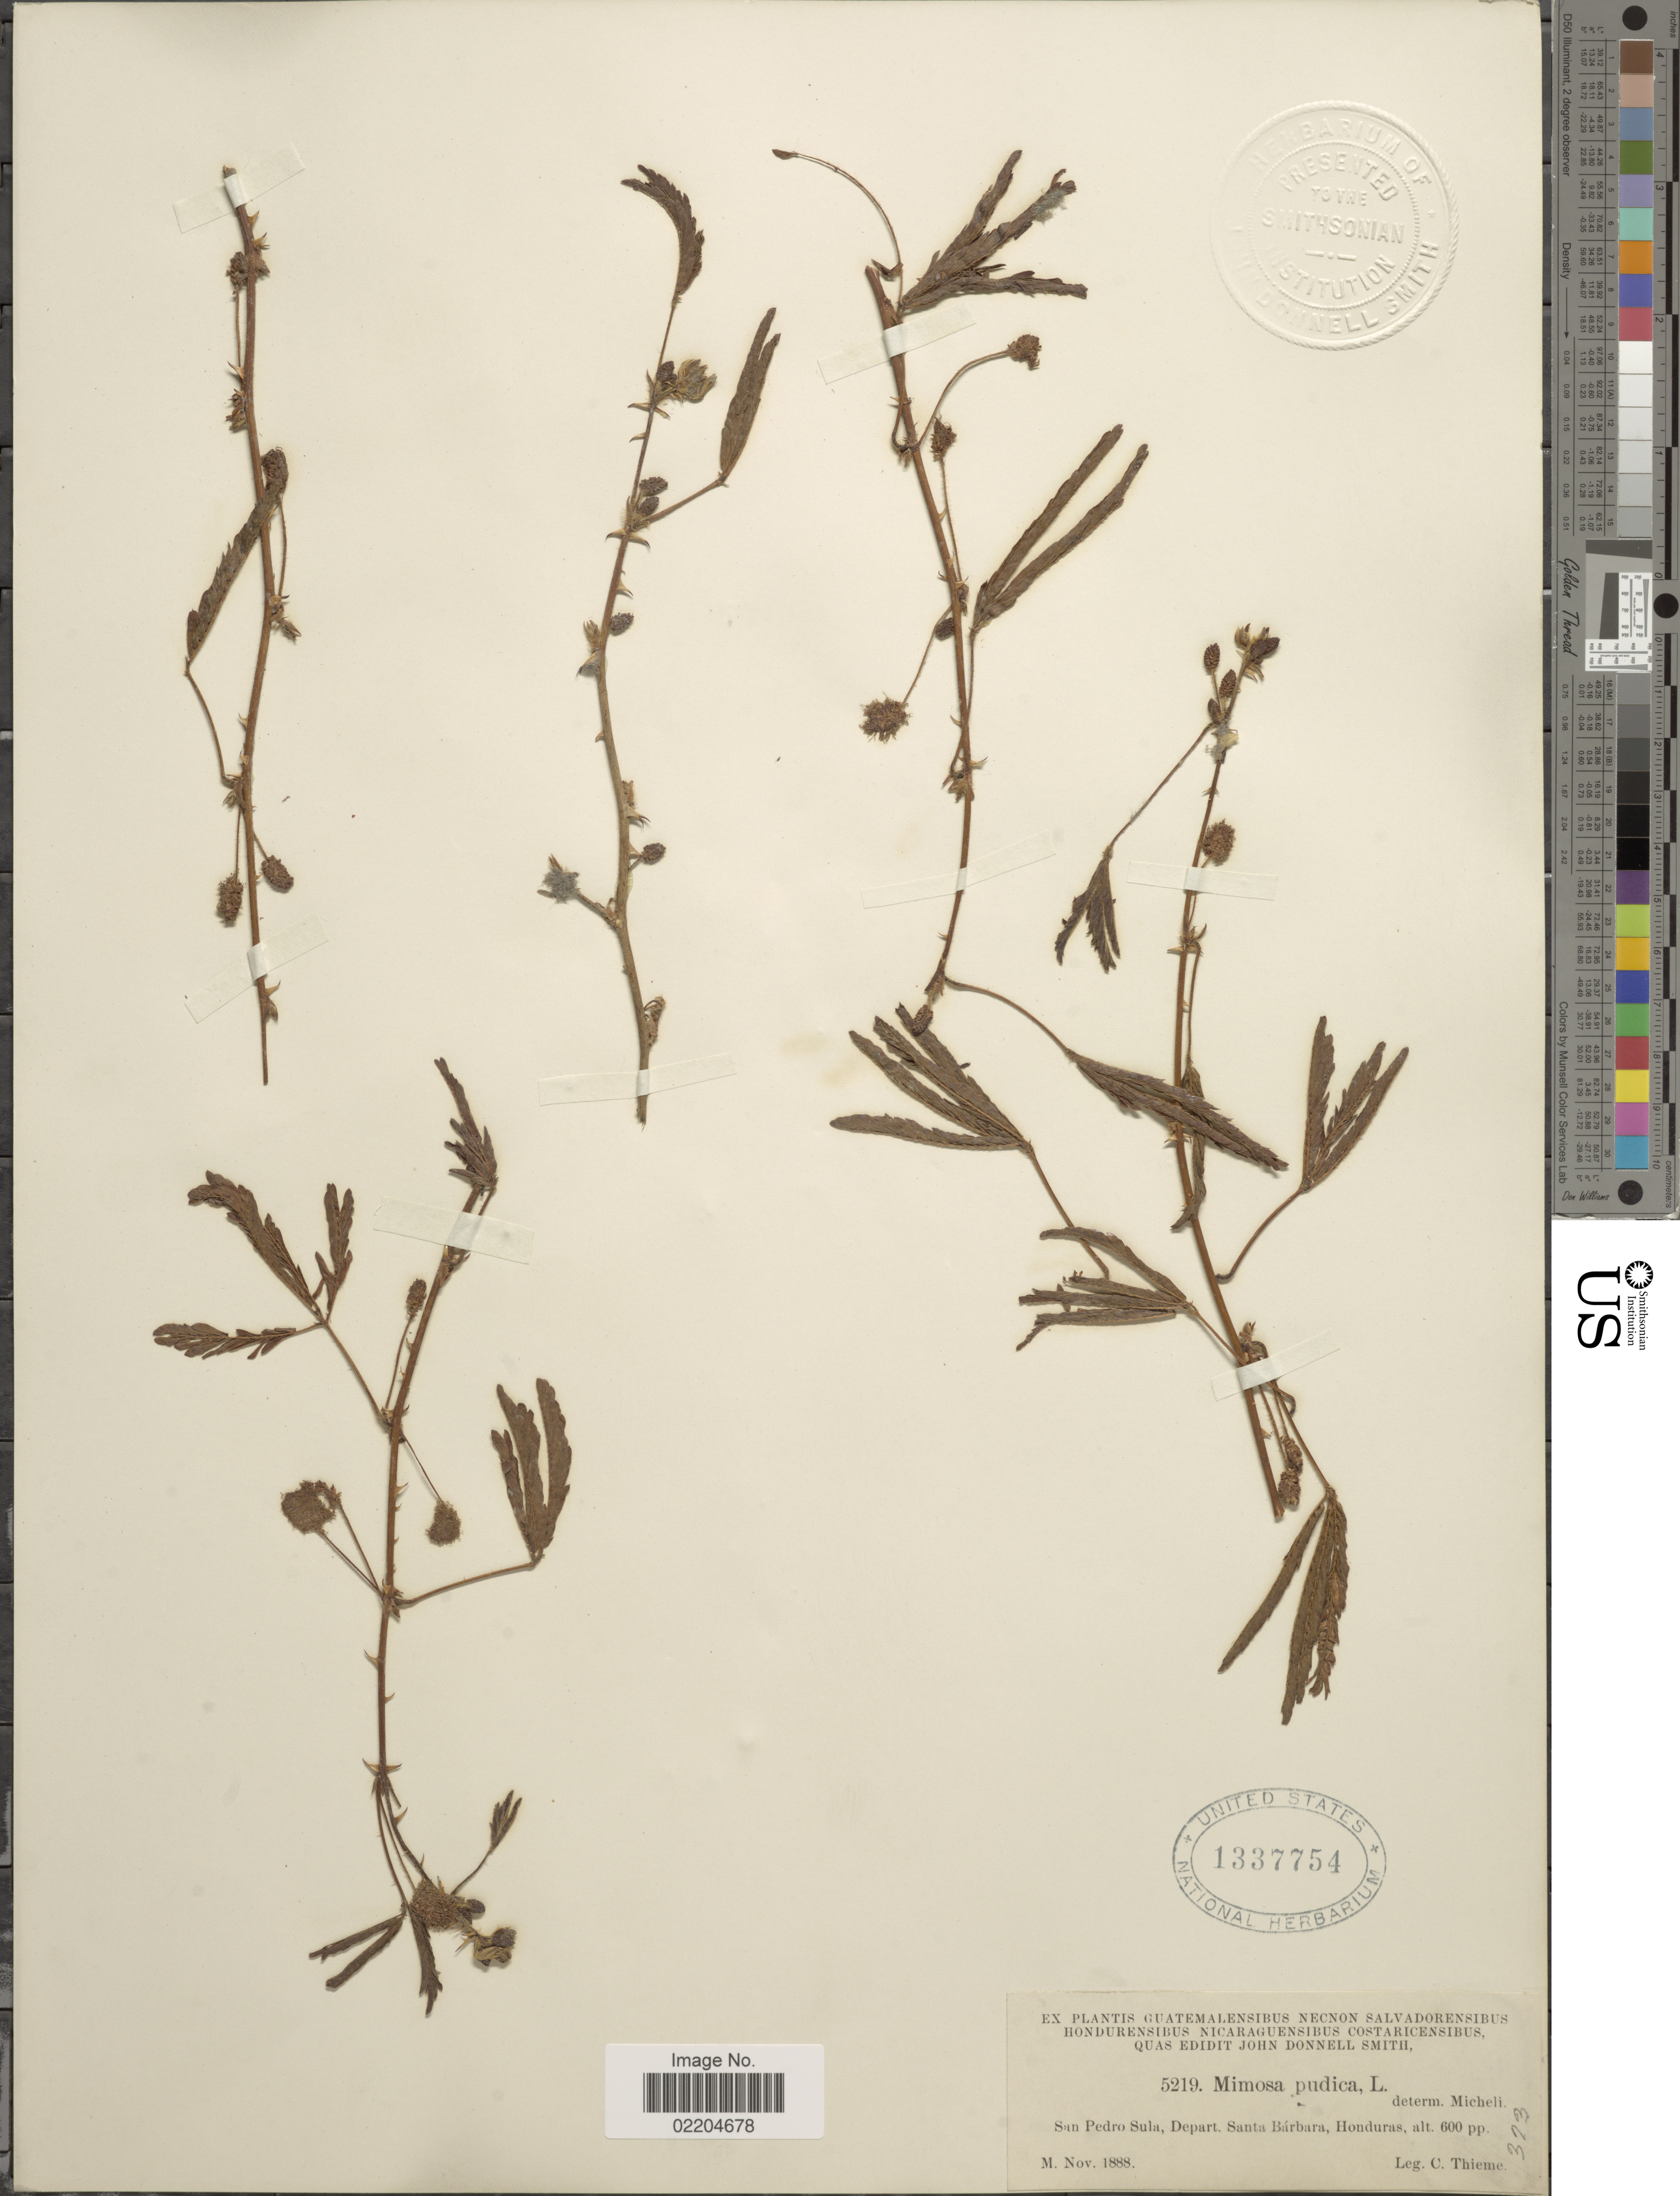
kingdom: Plantae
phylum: Tracheophyta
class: Magnoliopsida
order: Fabales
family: Fabaceae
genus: Mimosa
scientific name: Mimosa pudica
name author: L.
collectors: C. Thieme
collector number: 5219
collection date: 1888-11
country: Honduras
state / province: Santa Bárbara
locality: San Pedro Sula, Depart. Santa Barbara, Honduras.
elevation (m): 183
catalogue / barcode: US 1337754